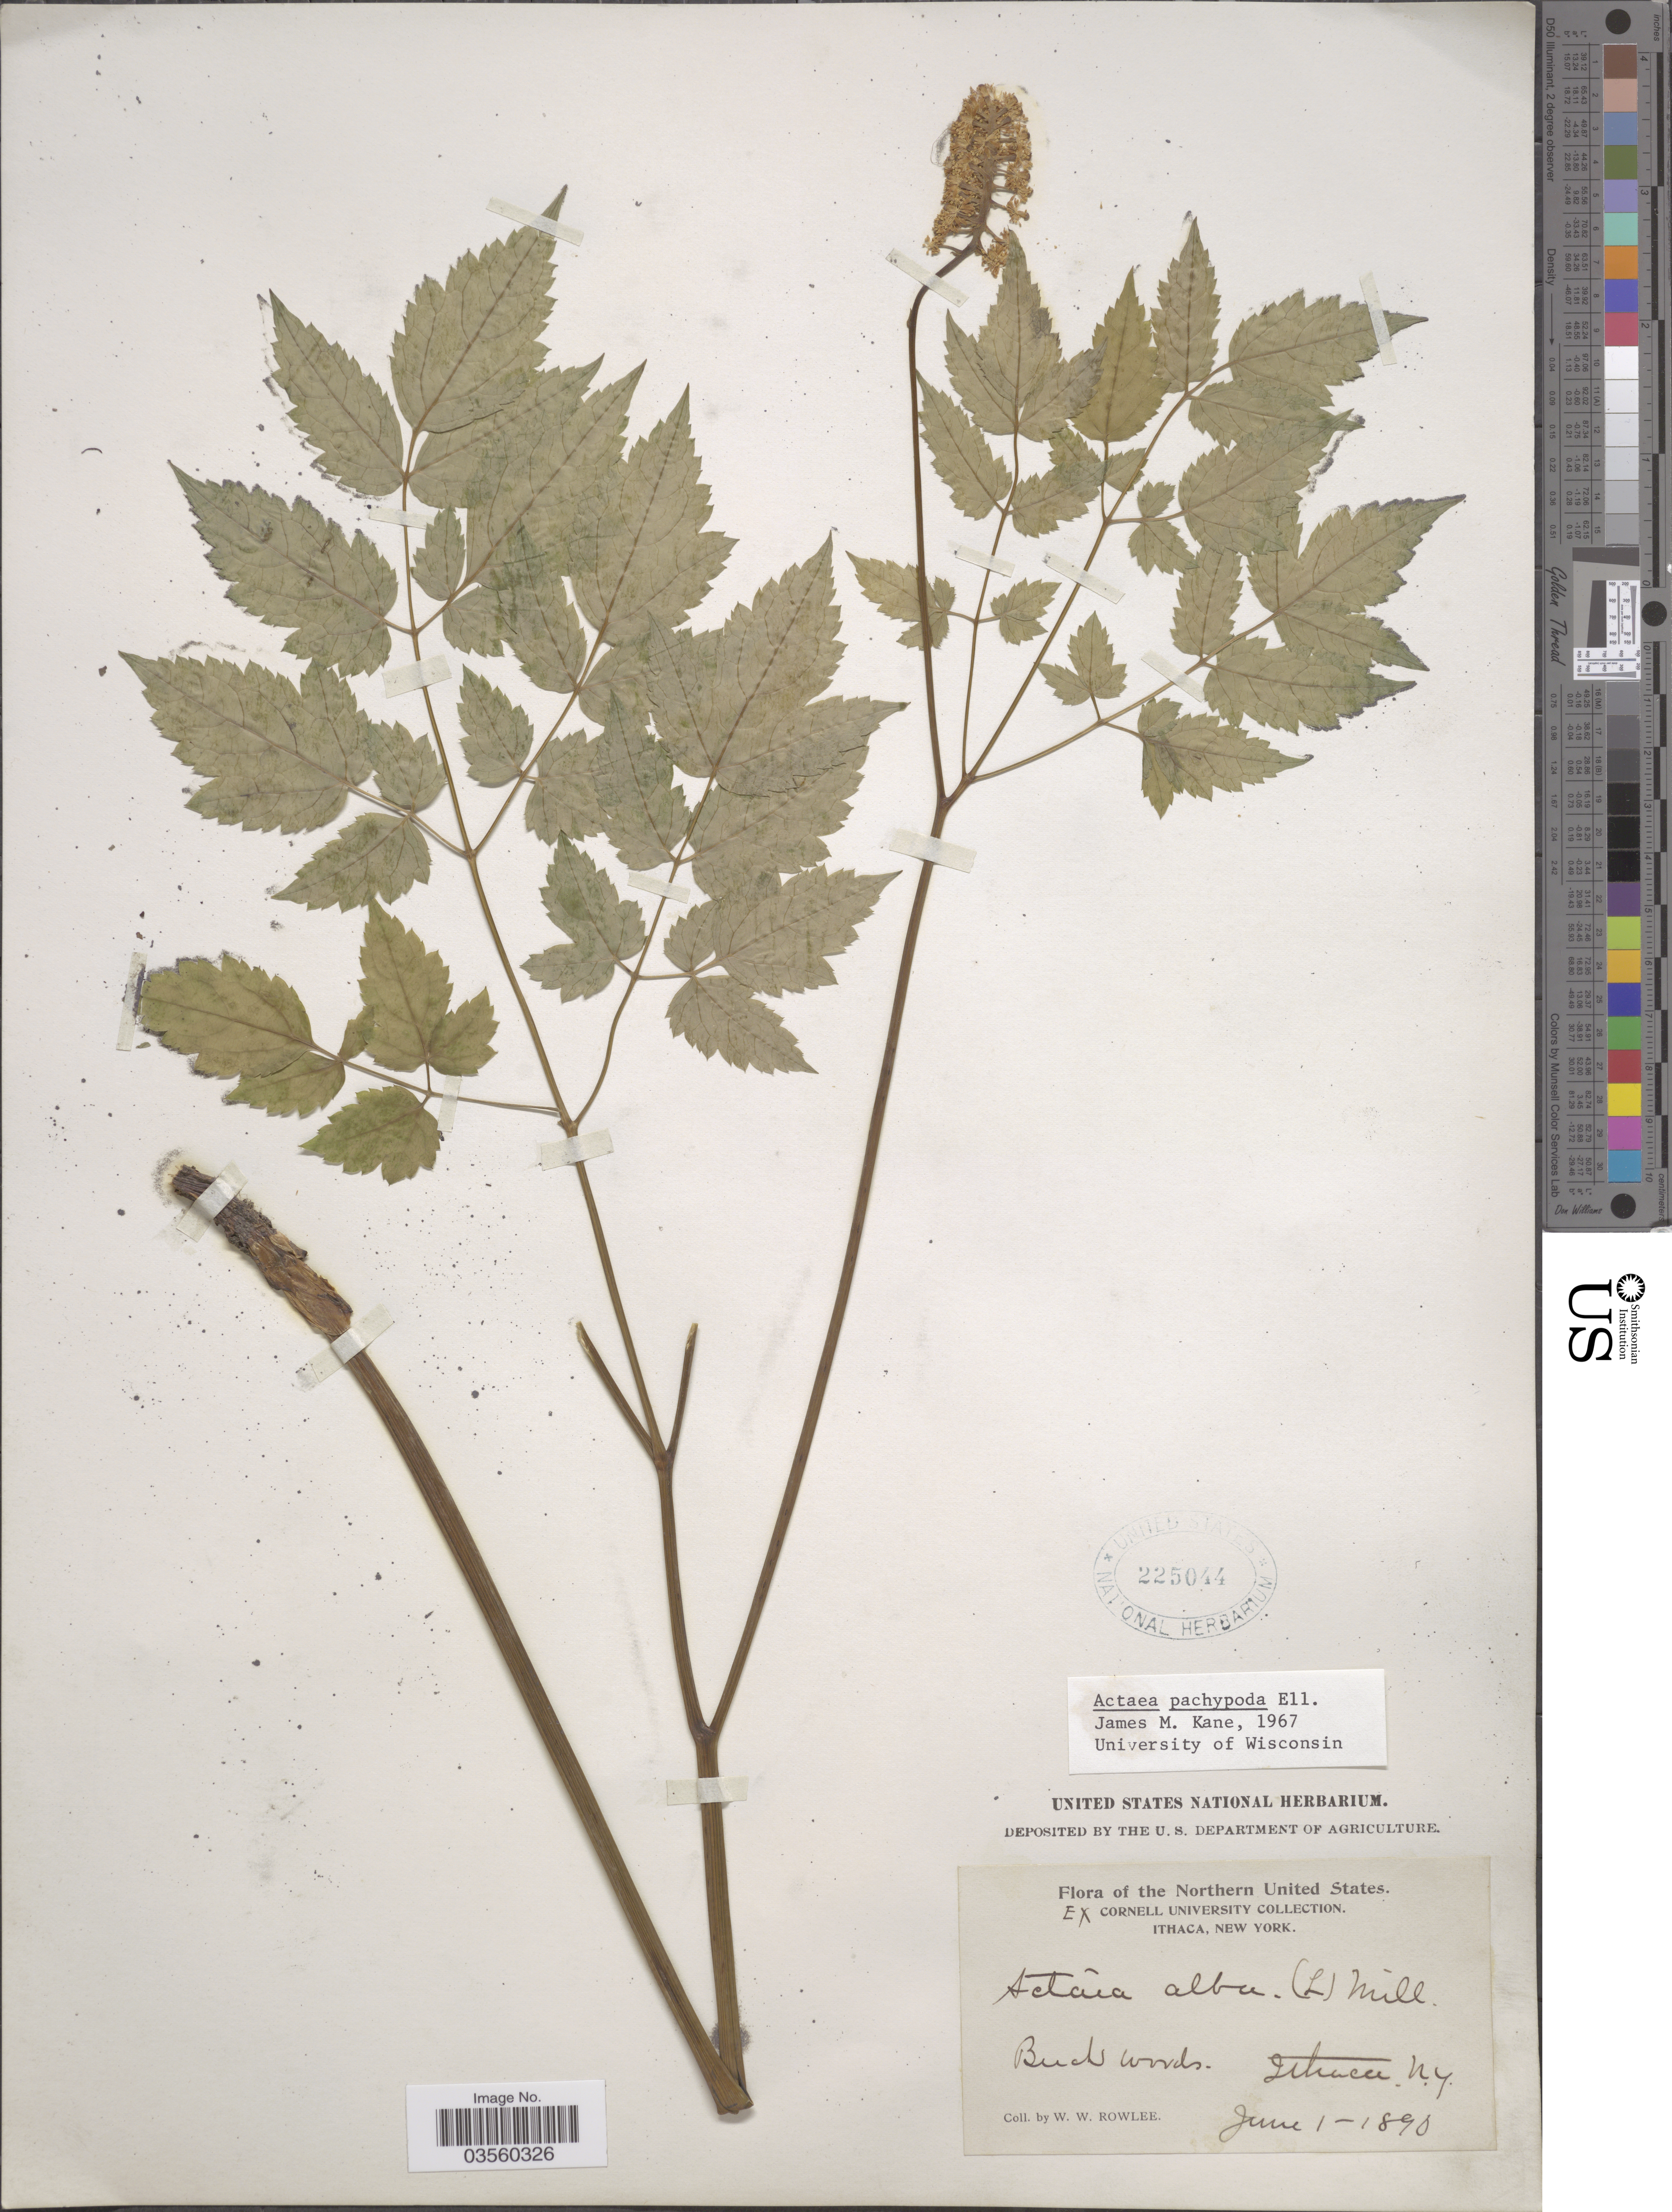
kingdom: Plantae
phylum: Tracheophyta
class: Magnoliopsida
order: Ranunculales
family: Ranunculaceae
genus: Actaea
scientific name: Actaea pachypoda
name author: Elliott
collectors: W. W. Rowlee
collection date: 1890-06-01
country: United States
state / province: New York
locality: Buck woods. Ithaca. Northern United States.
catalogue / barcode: US 225044